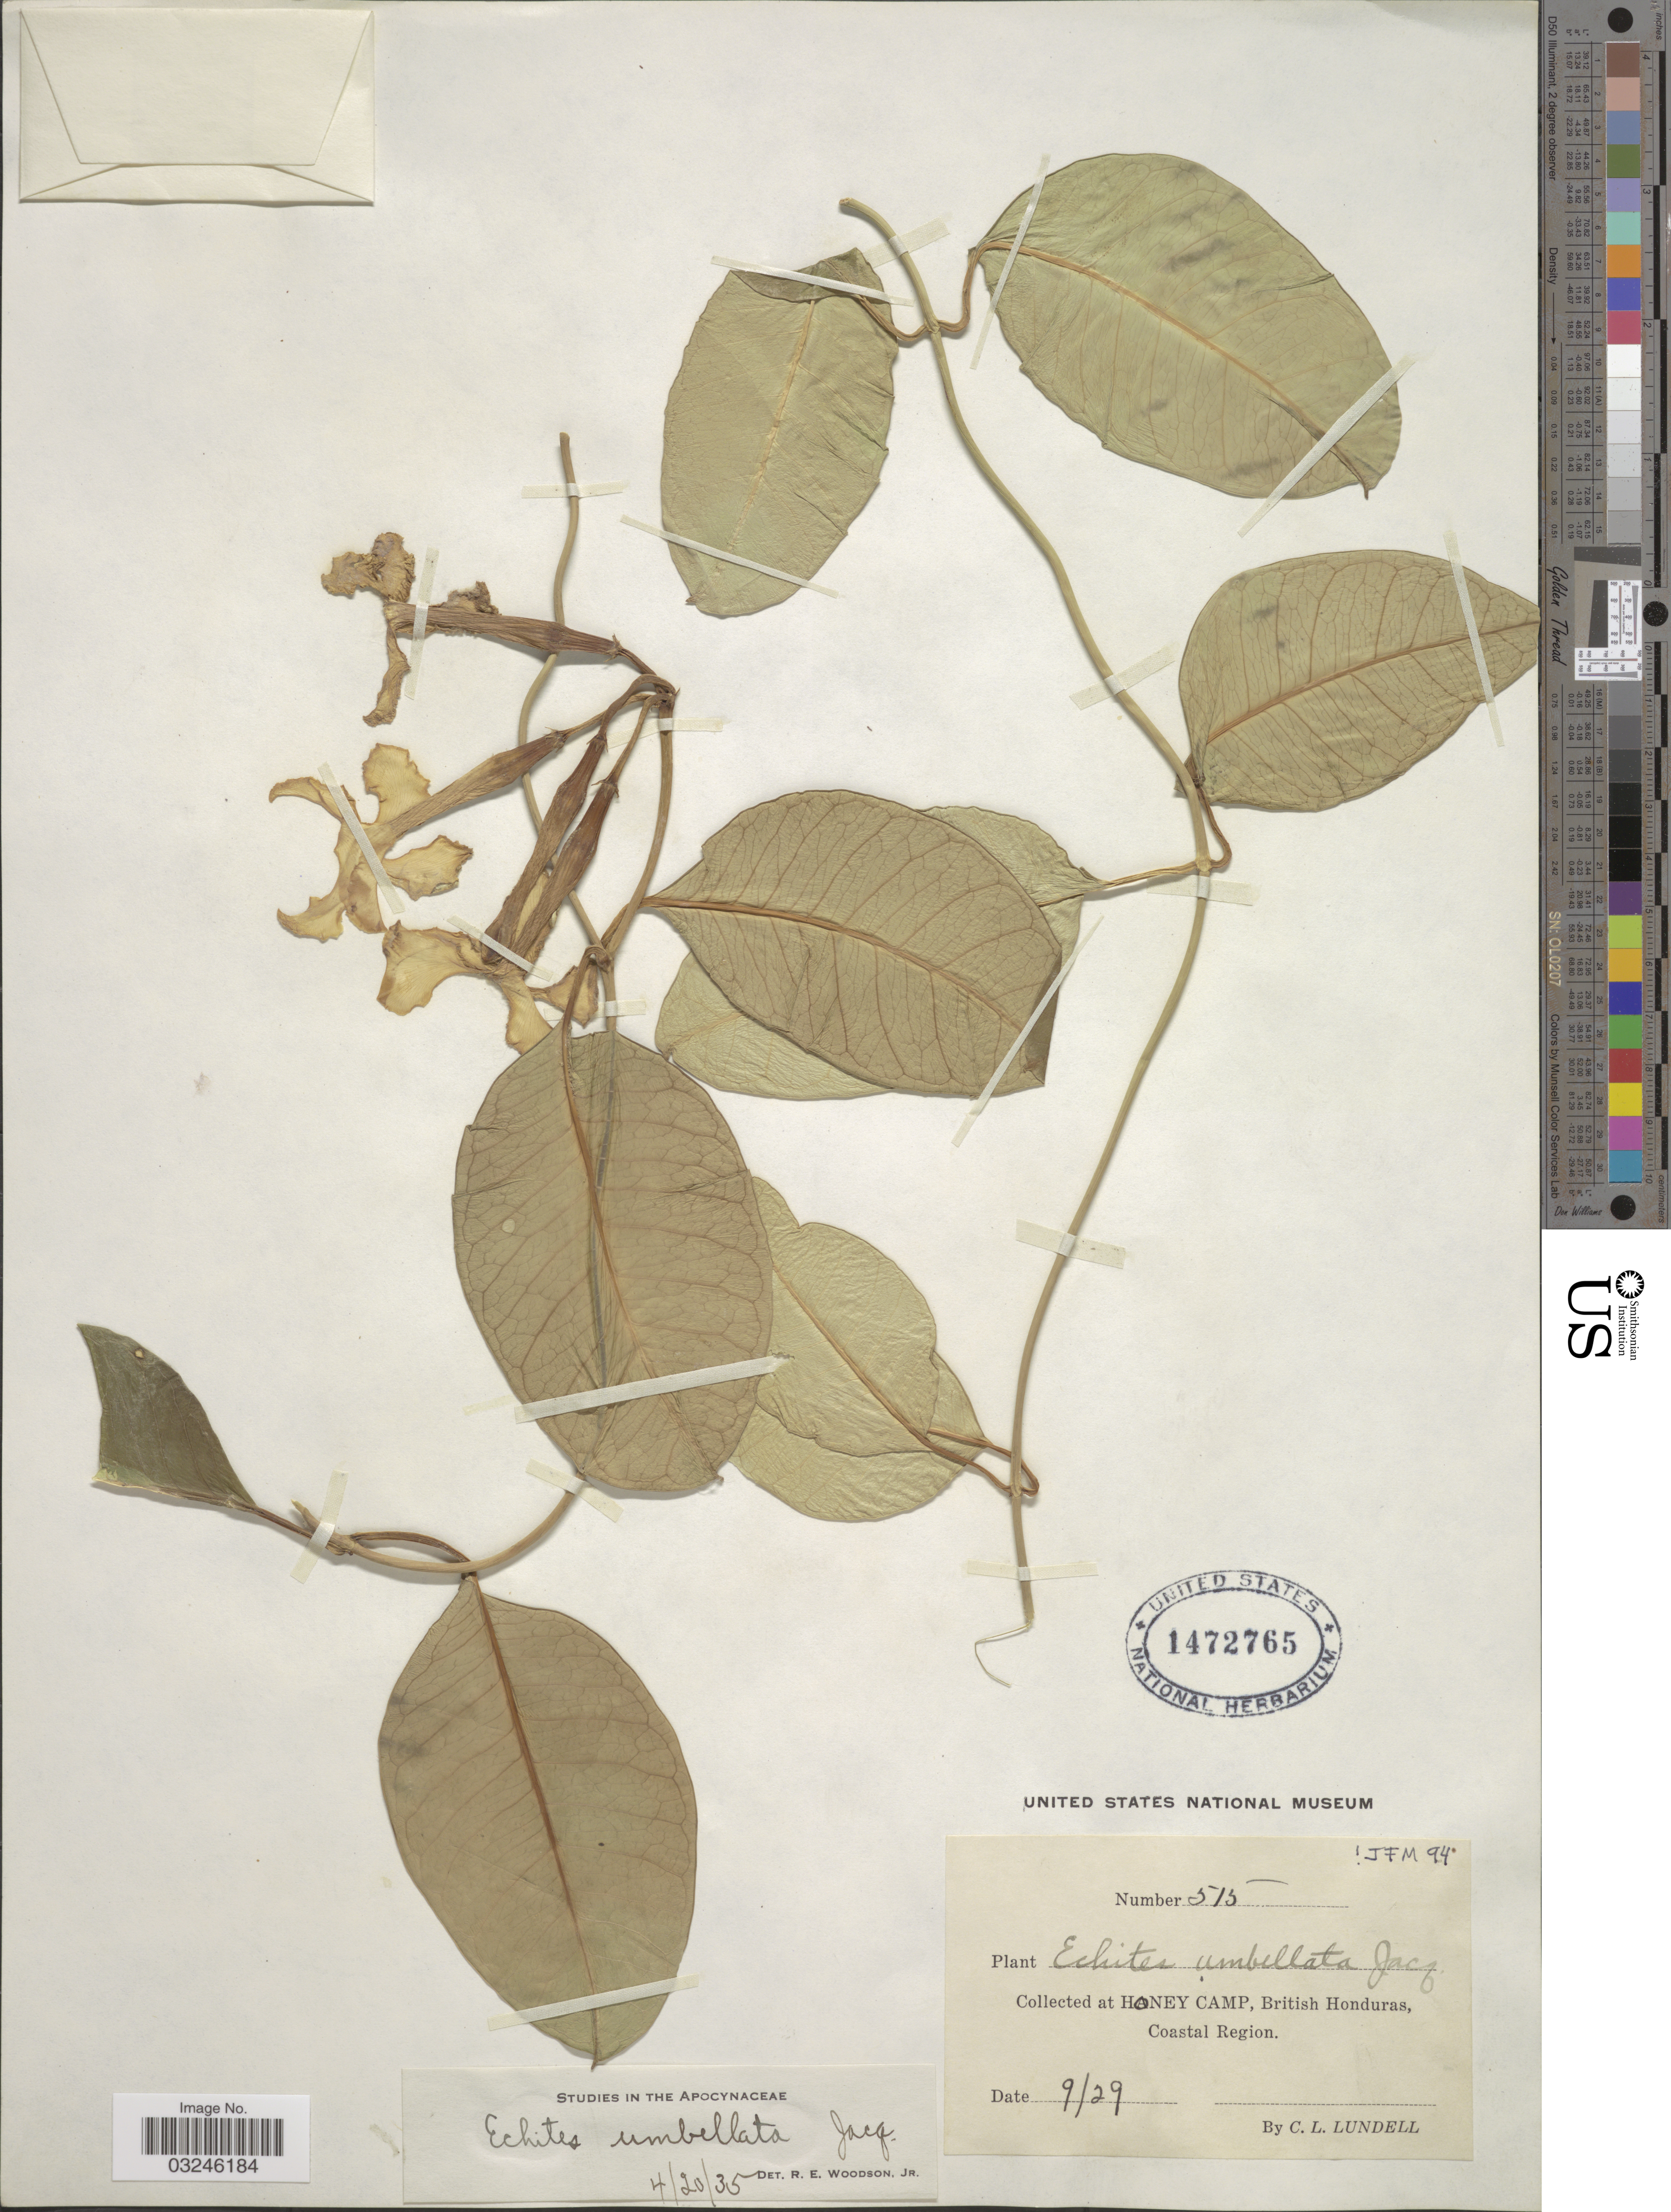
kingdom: Plantae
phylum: Tracheophyta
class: Magnoliopsida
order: Gentianales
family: Apocynaceae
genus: Echites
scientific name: Echites umbellatus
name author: Jacq.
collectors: C. L. Lundell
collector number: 515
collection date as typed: Transcribed d/m/y: /9/29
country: Belize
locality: Honey Camp, British Honduras, Coastal Region.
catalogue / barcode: US 1472765